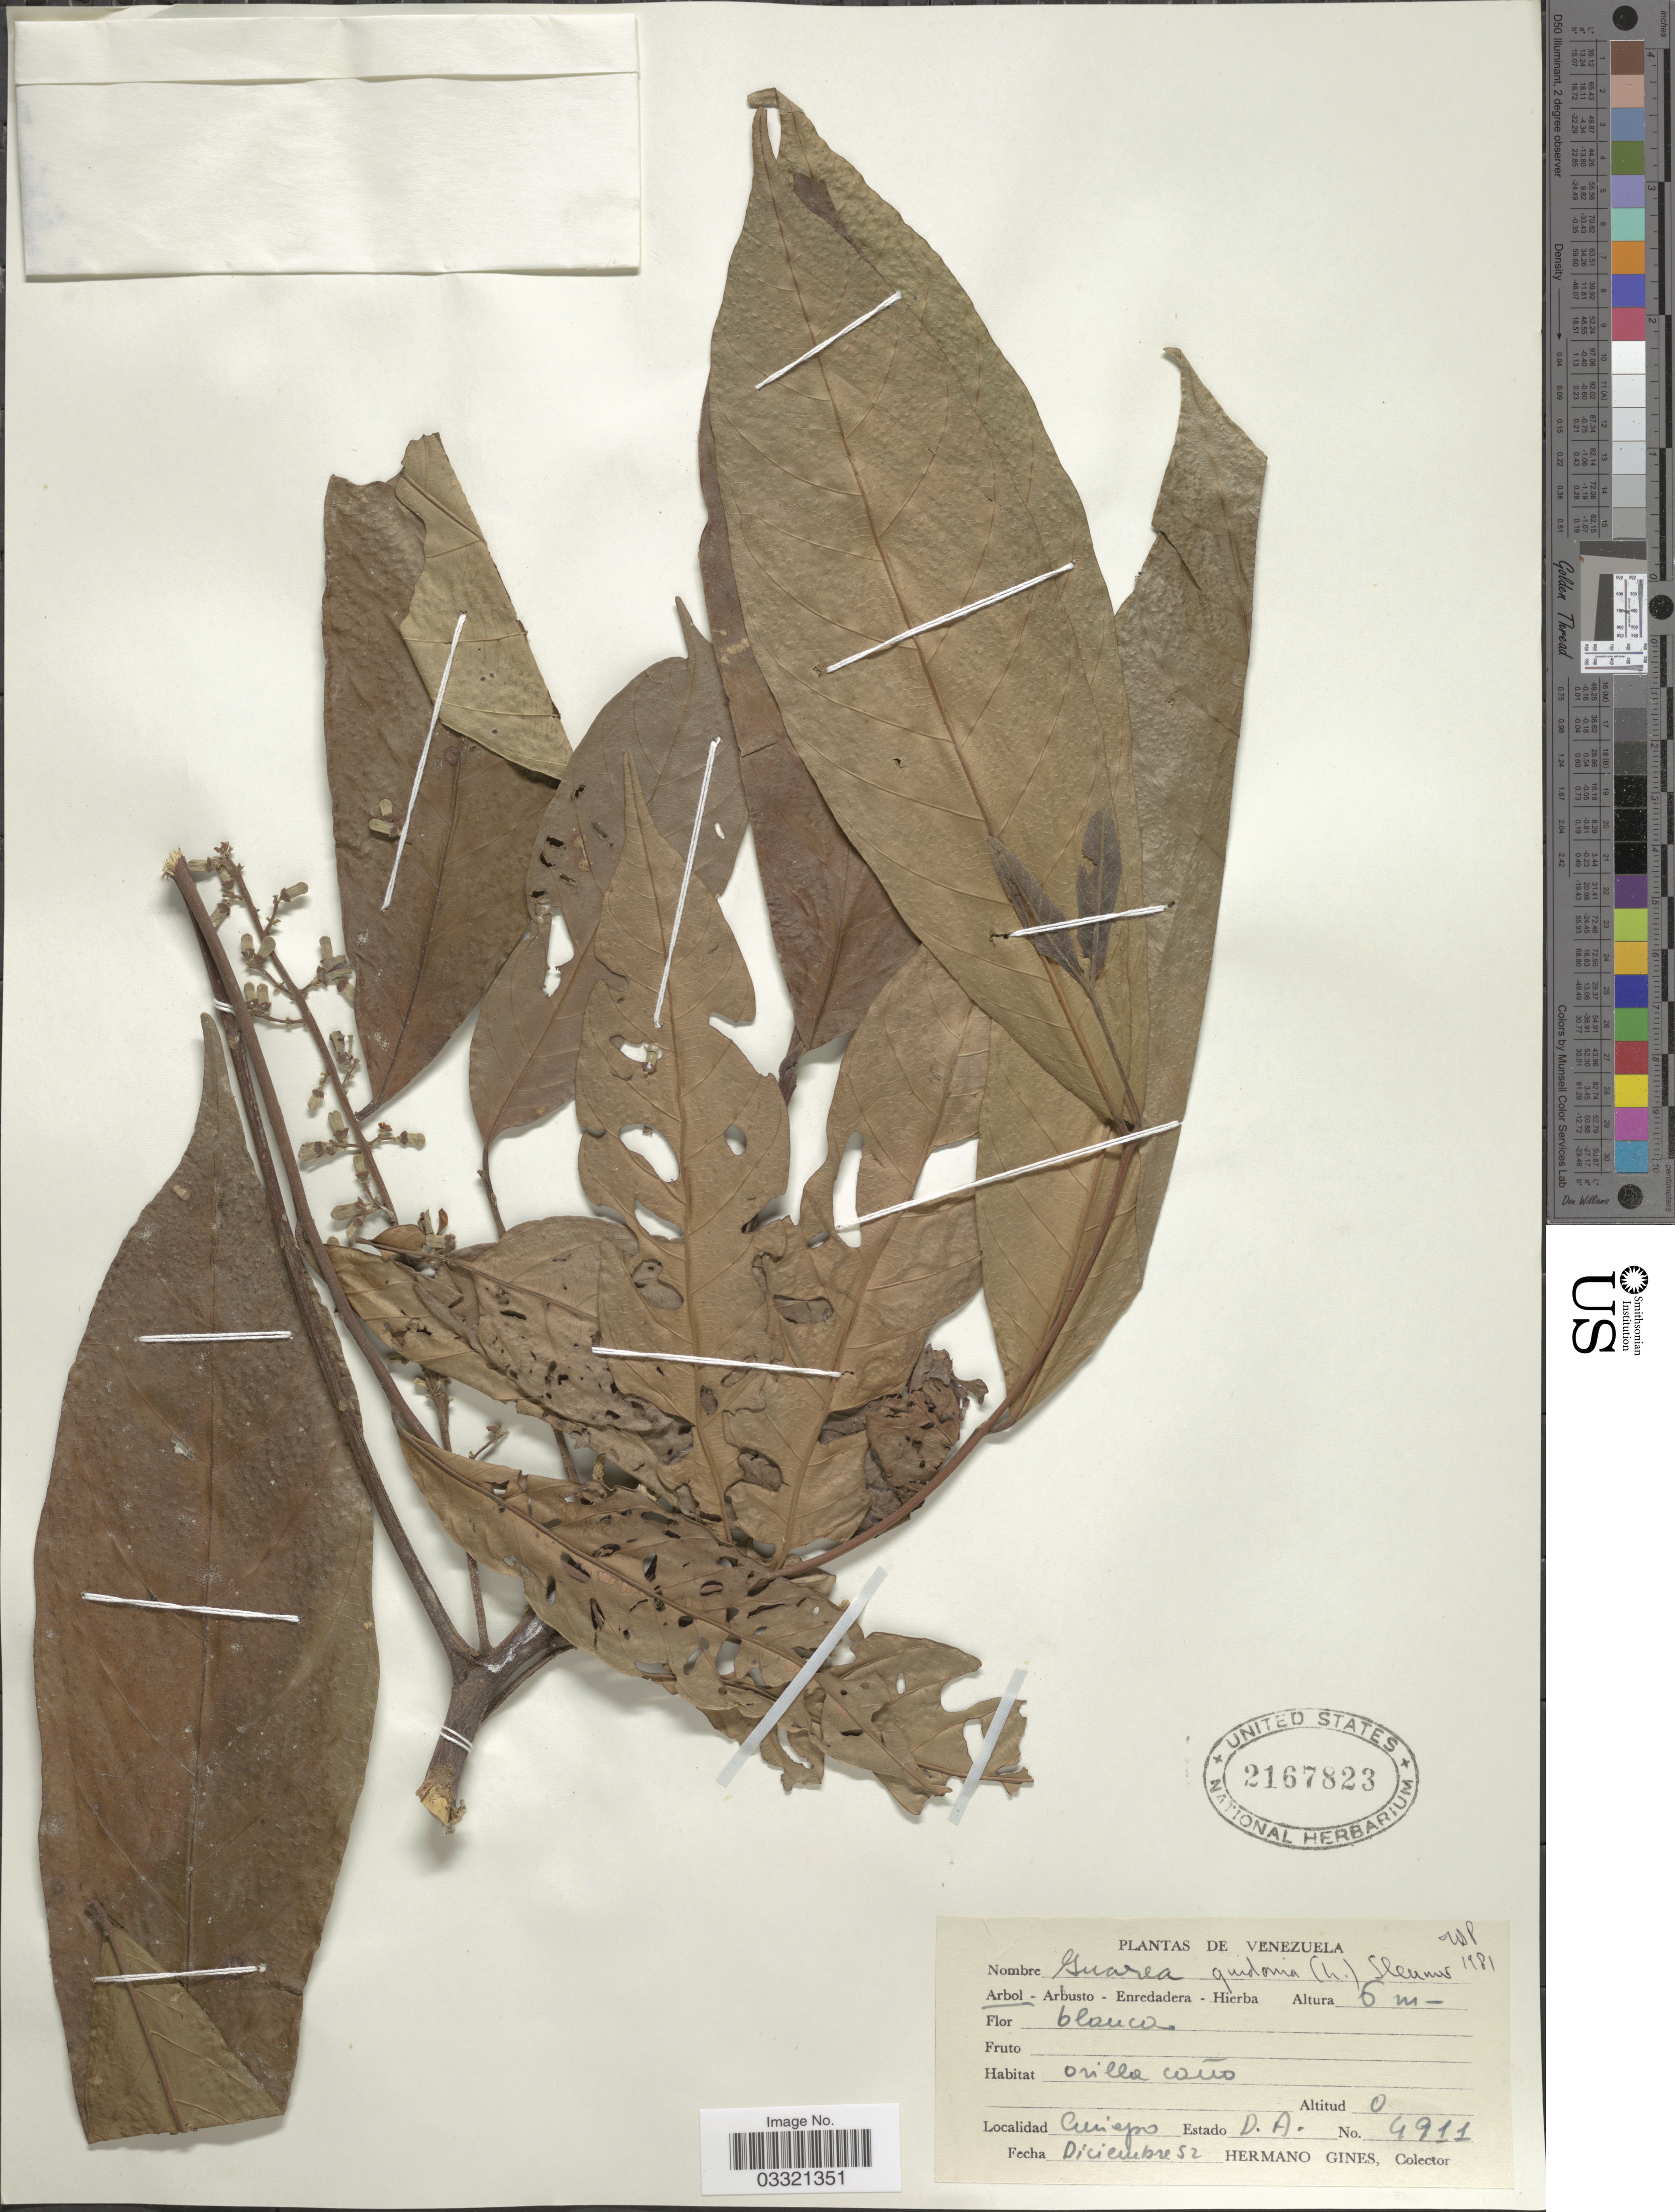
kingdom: Plantae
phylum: Tracheophyta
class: Magnoliopsida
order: Sapindales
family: Meliaceae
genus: Guarea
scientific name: Guarea guidonia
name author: (L.) Sleumer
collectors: Bro. Gines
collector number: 4911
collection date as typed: Transcribed d/m/y: /12/52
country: Venezuela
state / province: Delta Amacuro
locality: Curiapo.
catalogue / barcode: US 2167823